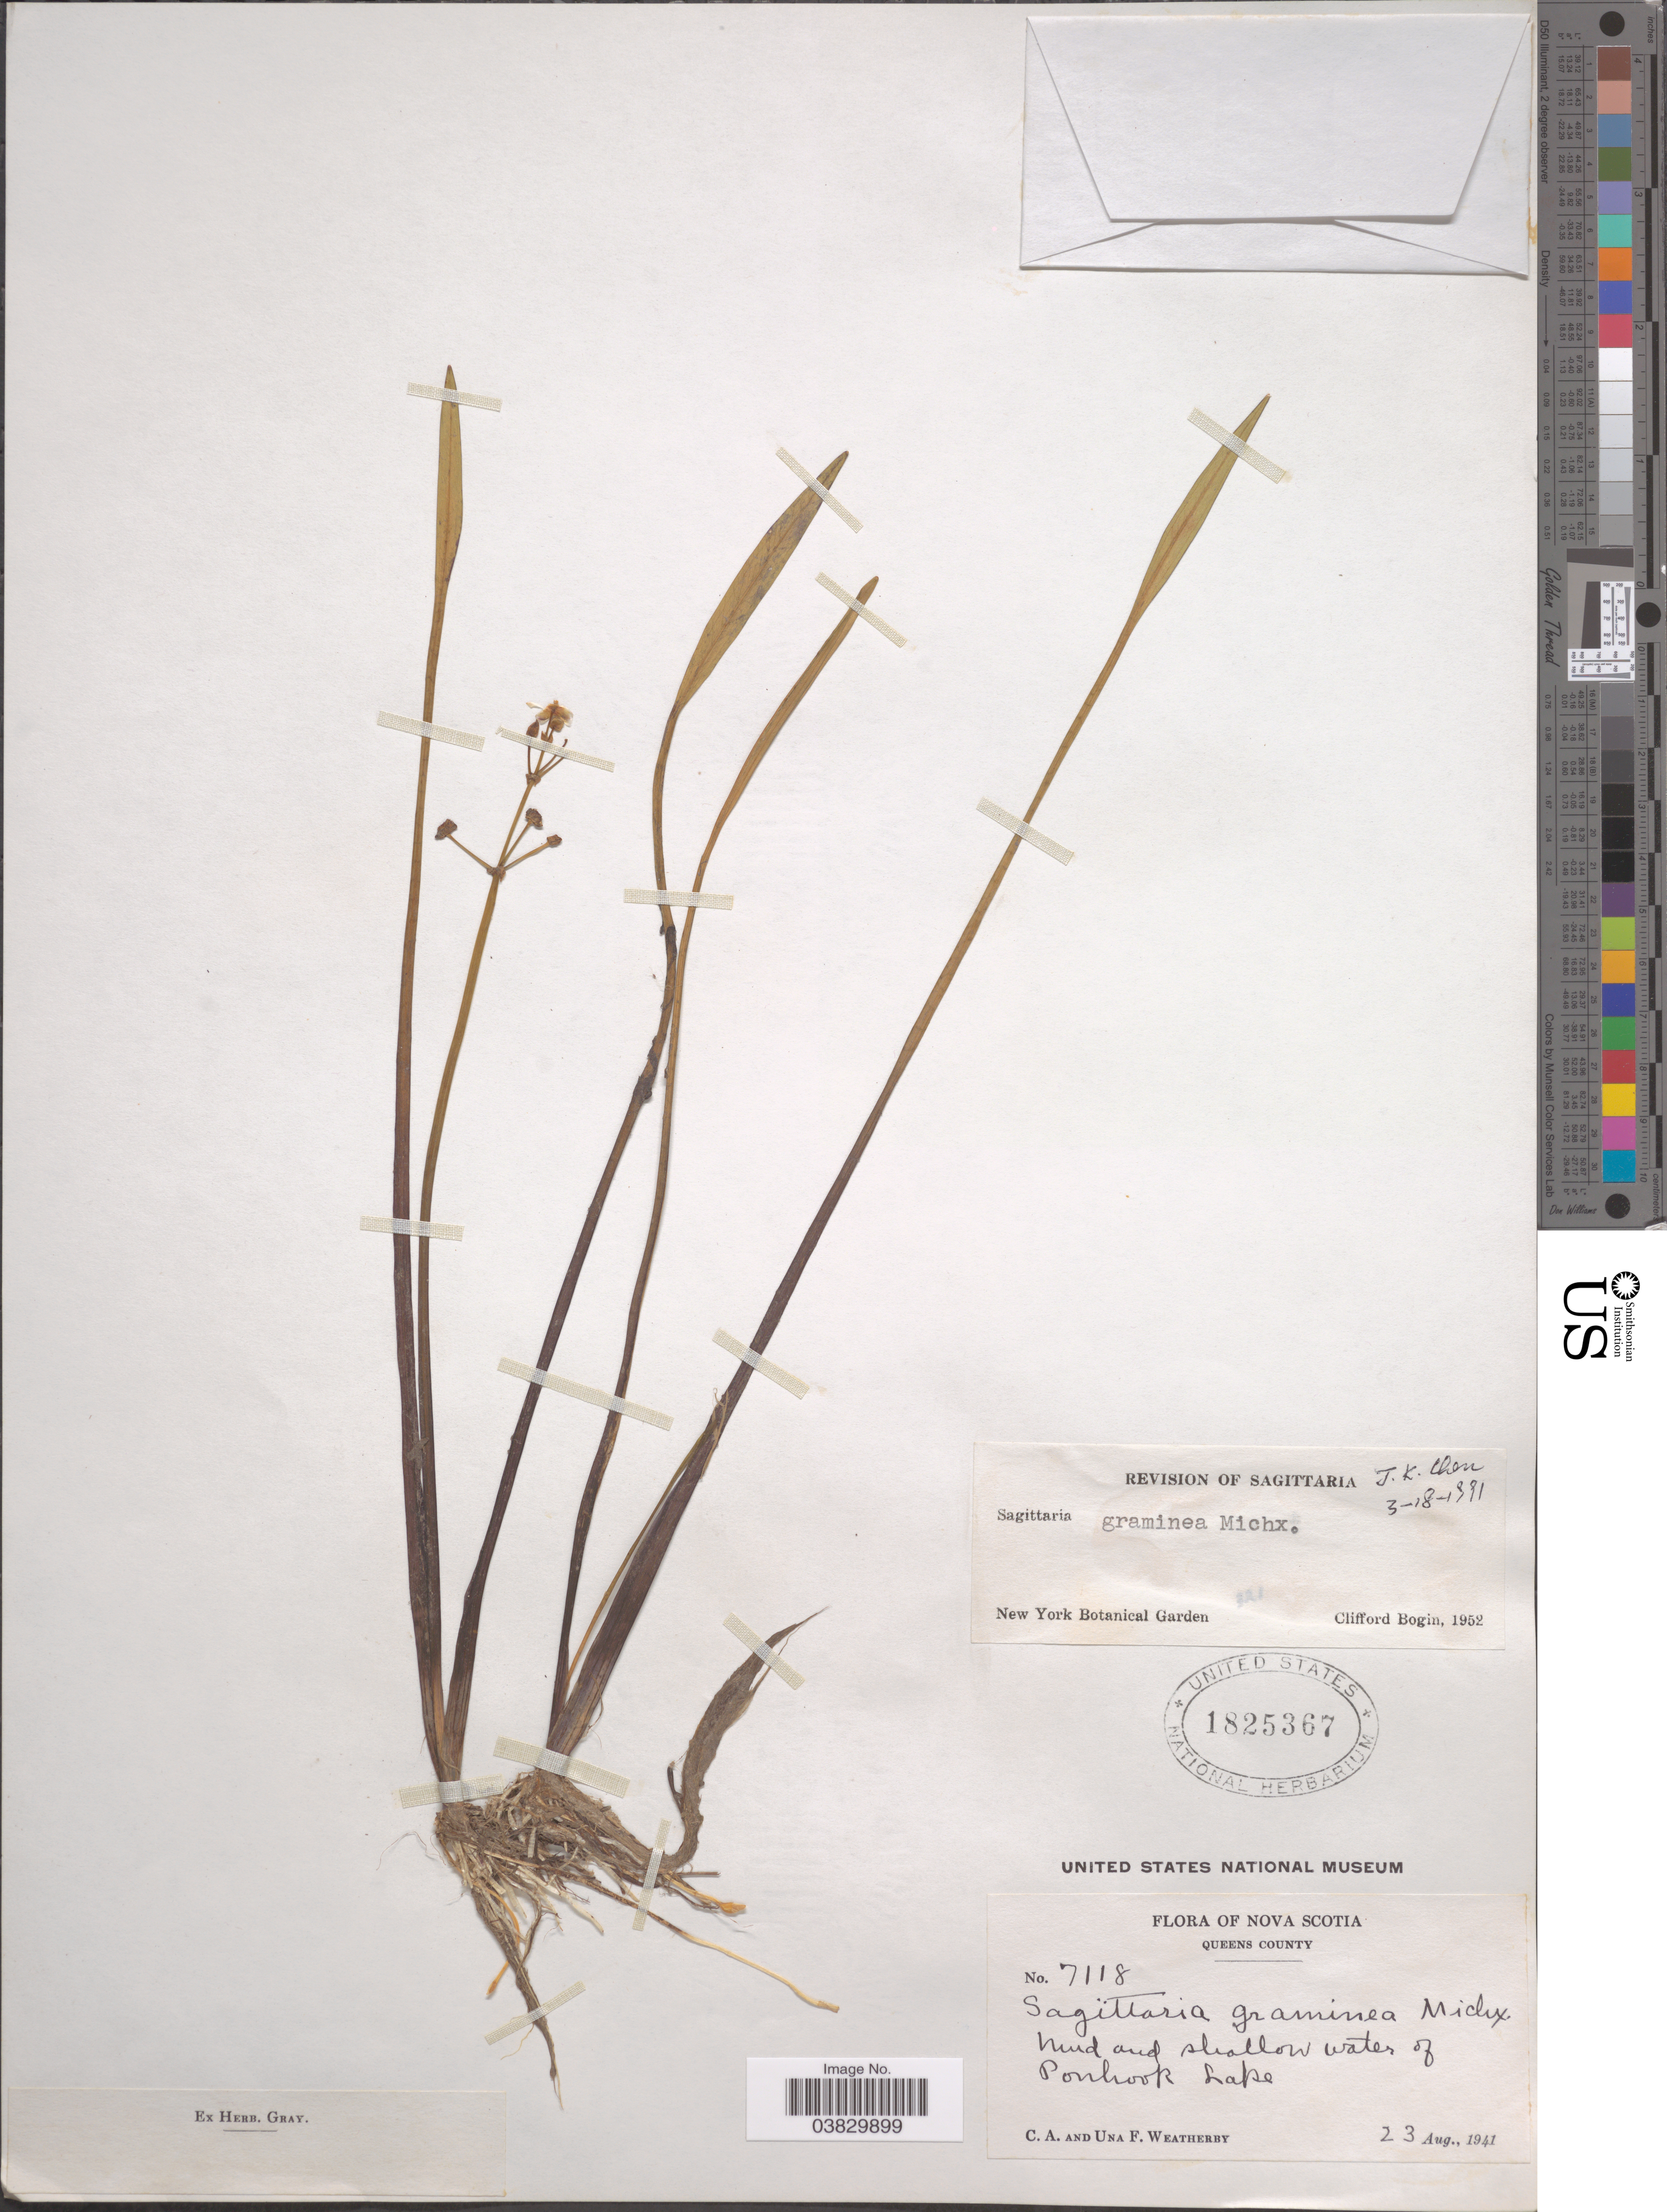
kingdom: Plantae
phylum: Tracheophyta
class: Liliopsida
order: Alismatales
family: Alismataceae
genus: Sagittaria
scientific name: Sagittaria graminea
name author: Michx.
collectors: C. A. Weatherby & U. Weatherby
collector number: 7118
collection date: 1941-08-23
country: Canada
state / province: Nova Scotia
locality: Queens County. Mud and shallow water of Ponhook Lake.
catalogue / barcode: US 1825367